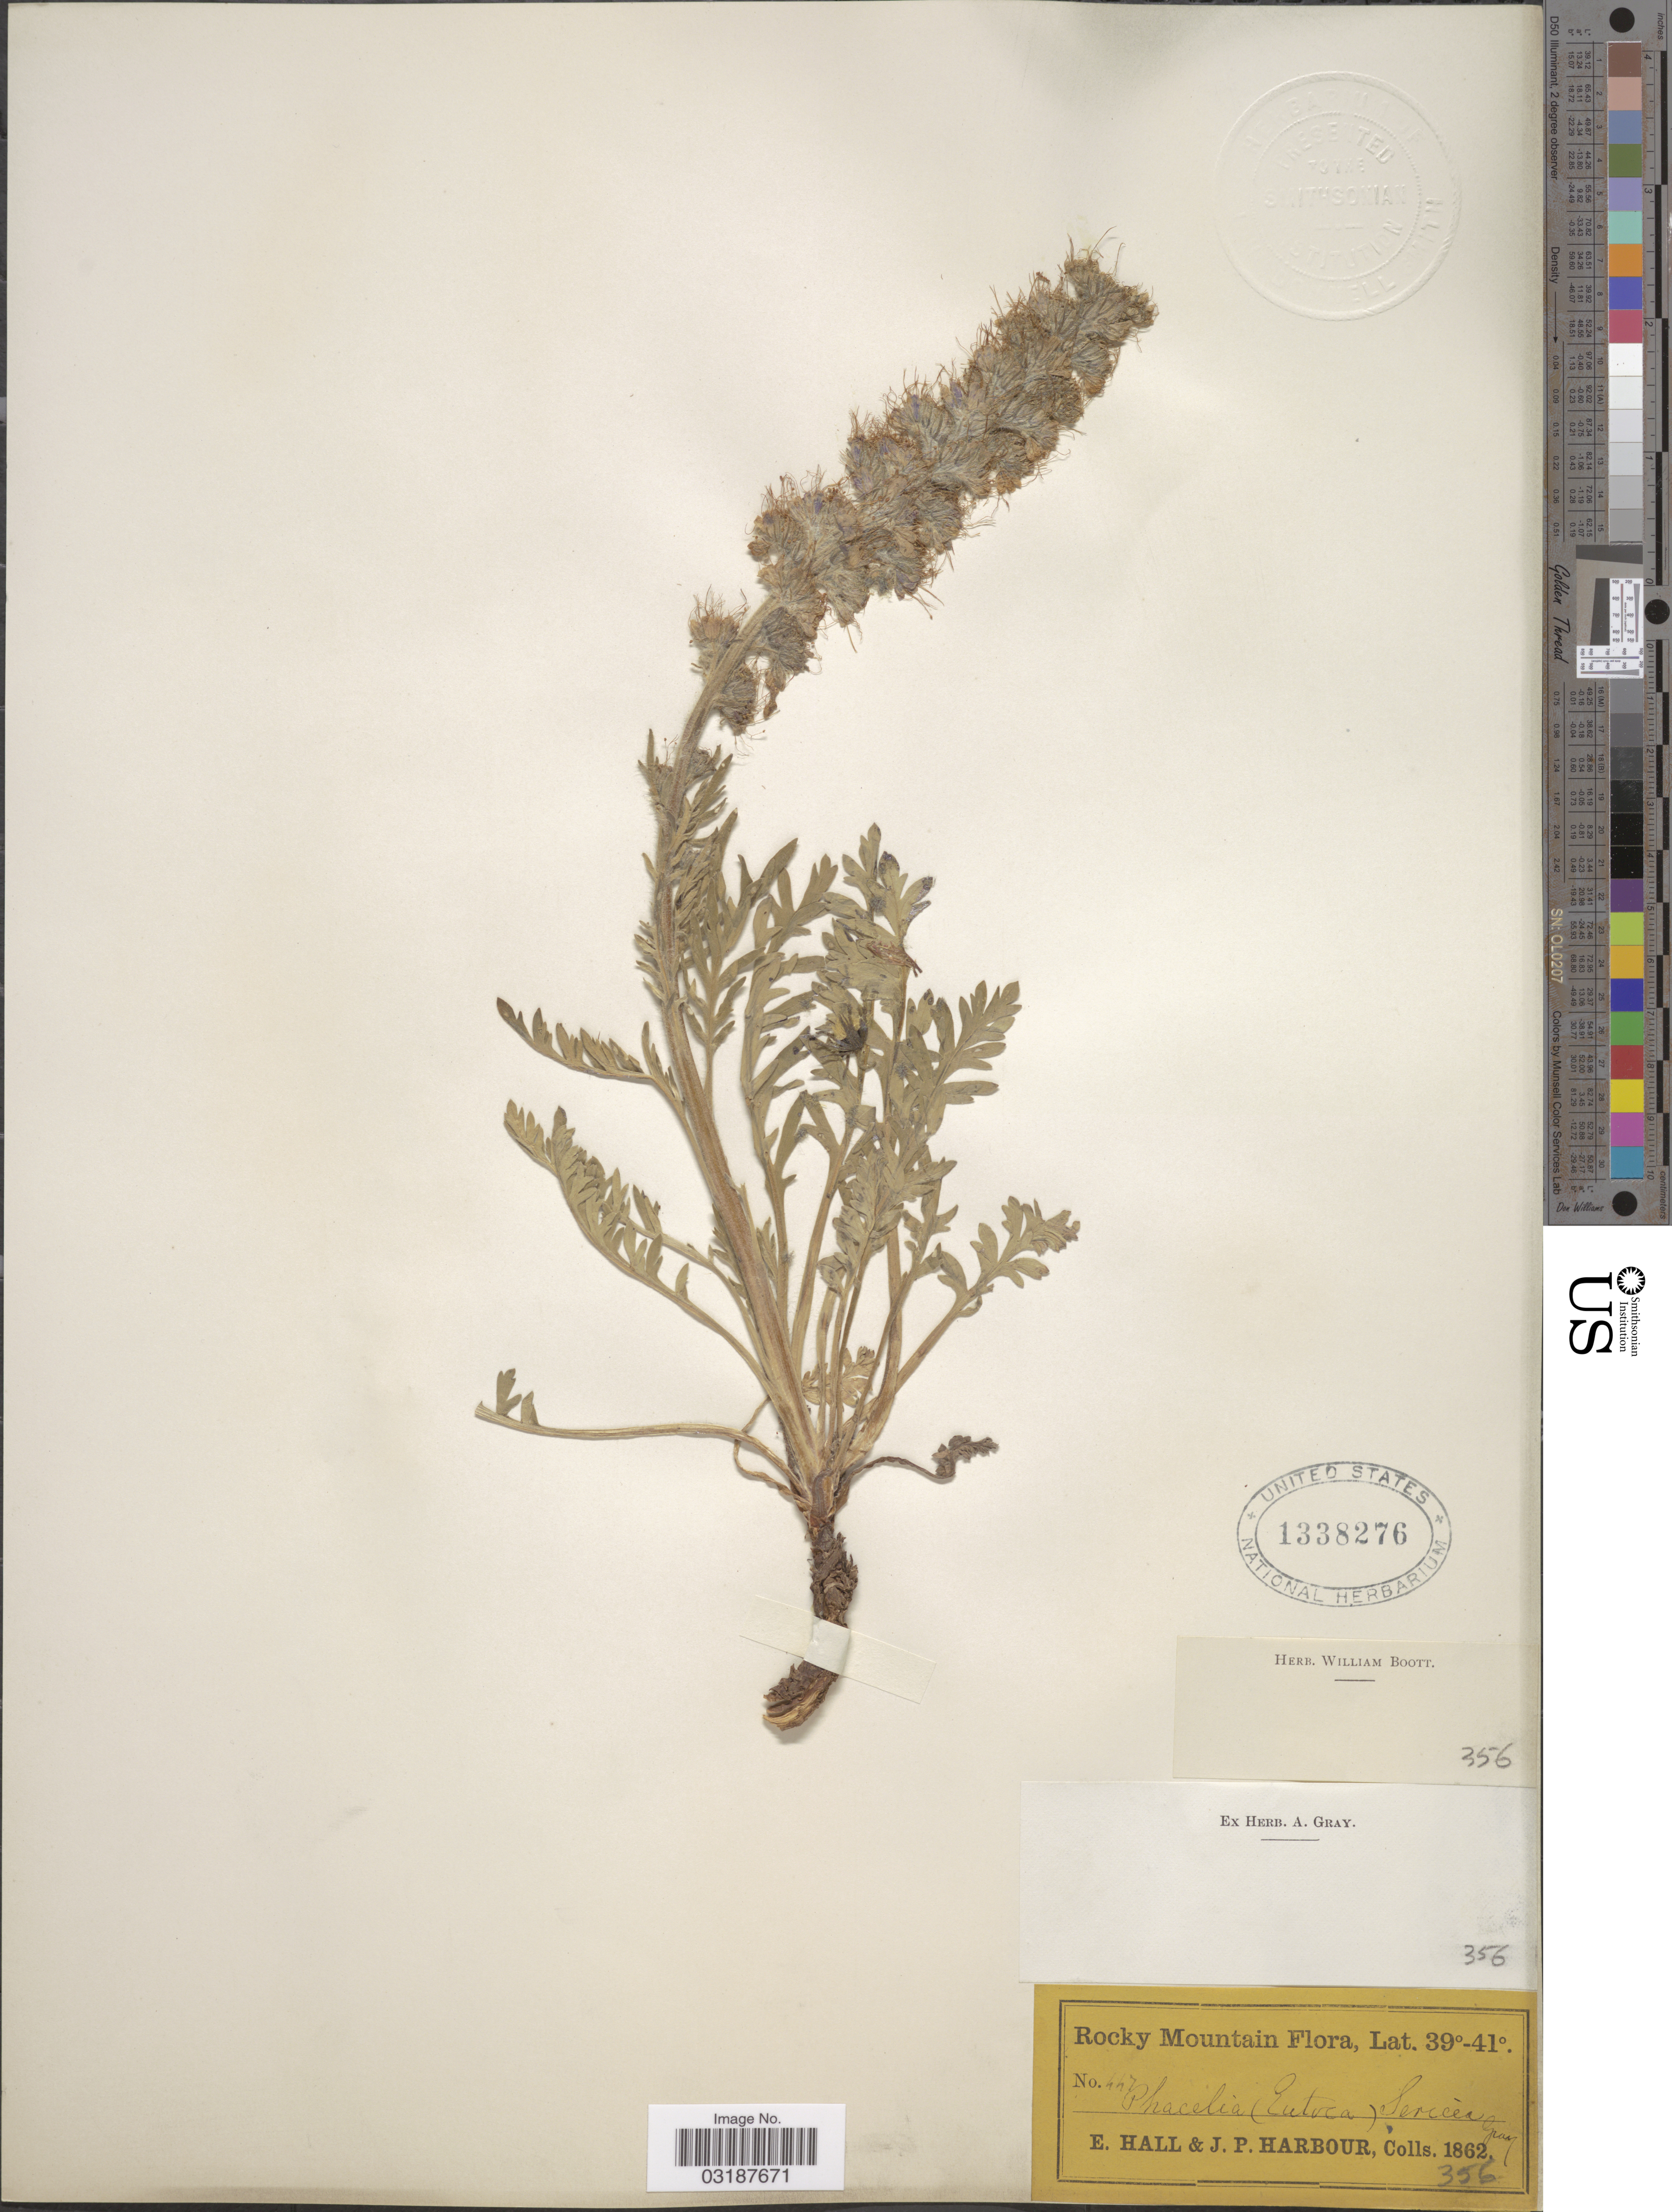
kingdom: Plantae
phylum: Tracheophyta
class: Magnoliopsida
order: Boraginales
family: Hydrophyllaceae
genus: Phacelia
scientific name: Phacelia sericea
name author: (Graham) A. Gray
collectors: E. Hall & J. Harbour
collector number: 447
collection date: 1862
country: United States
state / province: Colorado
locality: Rocky Mountain.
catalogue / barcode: US 1338276